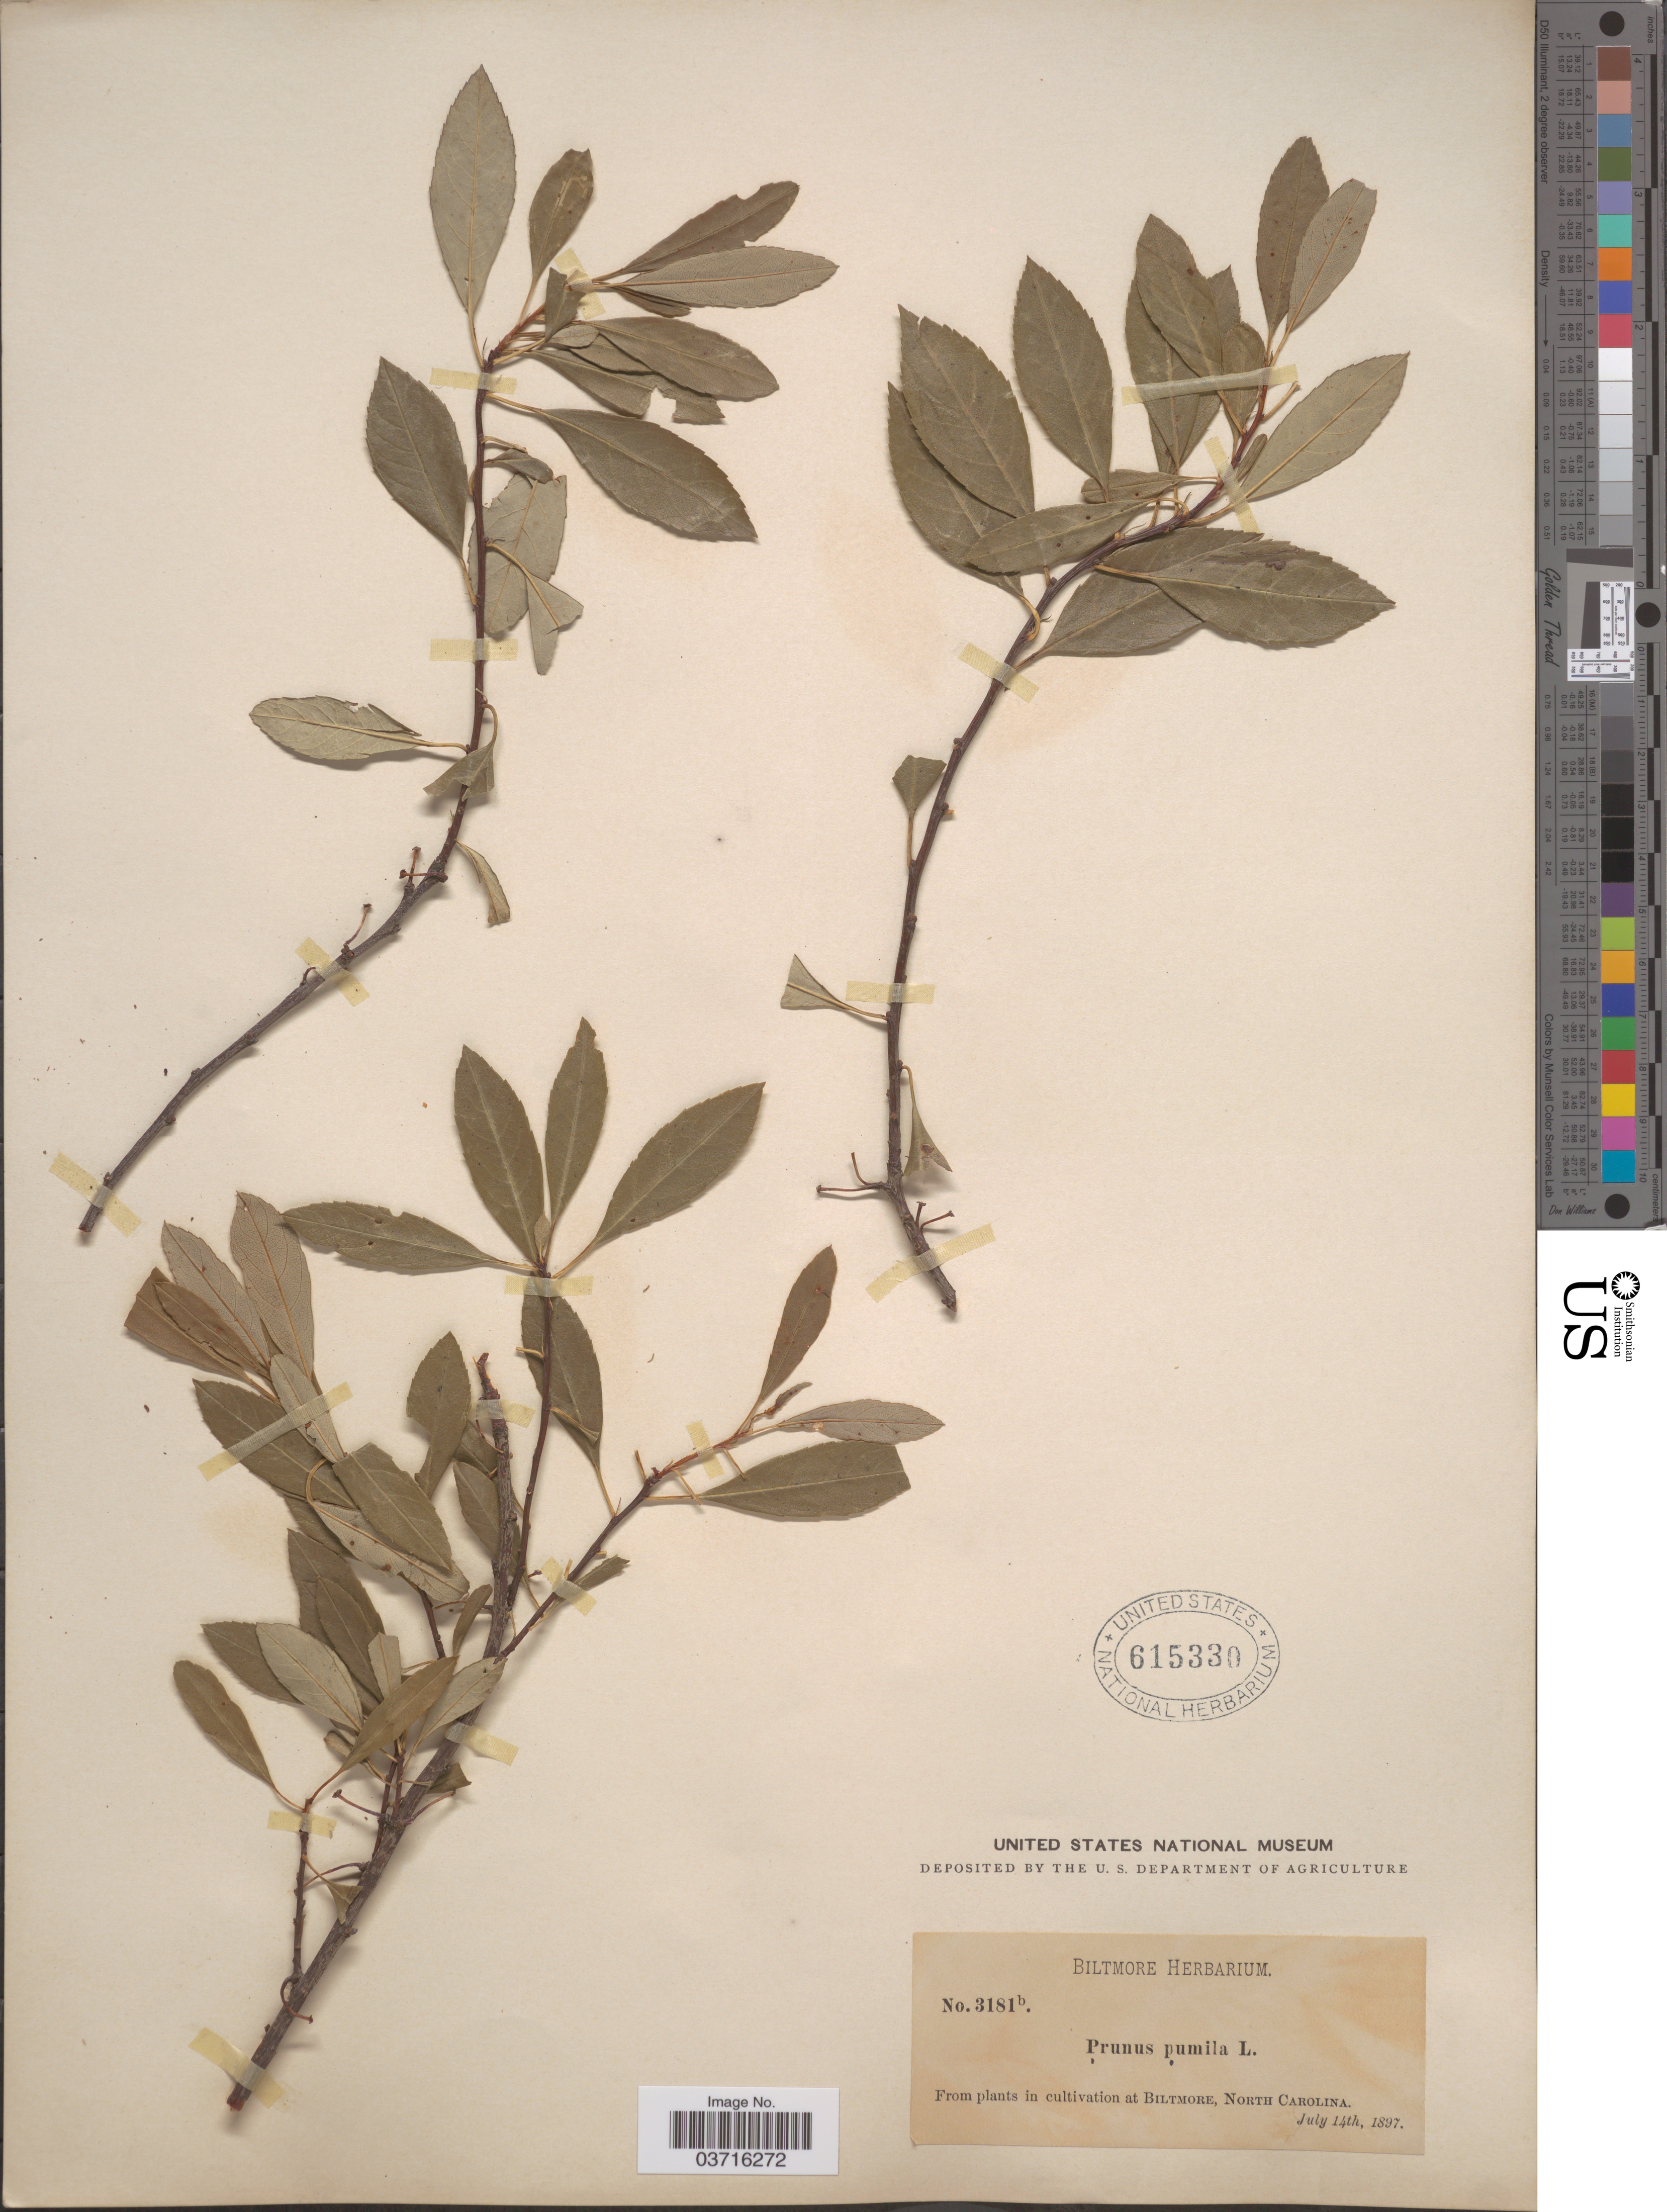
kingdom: Plantae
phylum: Tracheophyta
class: Magnoliopsida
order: Rosales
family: Rosaceae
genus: Prunus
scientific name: Prunus pumila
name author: L.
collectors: ex herb. Biltmore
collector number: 3181b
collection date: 1897-07-14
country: United States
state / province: North Carolina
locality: At Biltmore.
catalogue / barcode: US 615330